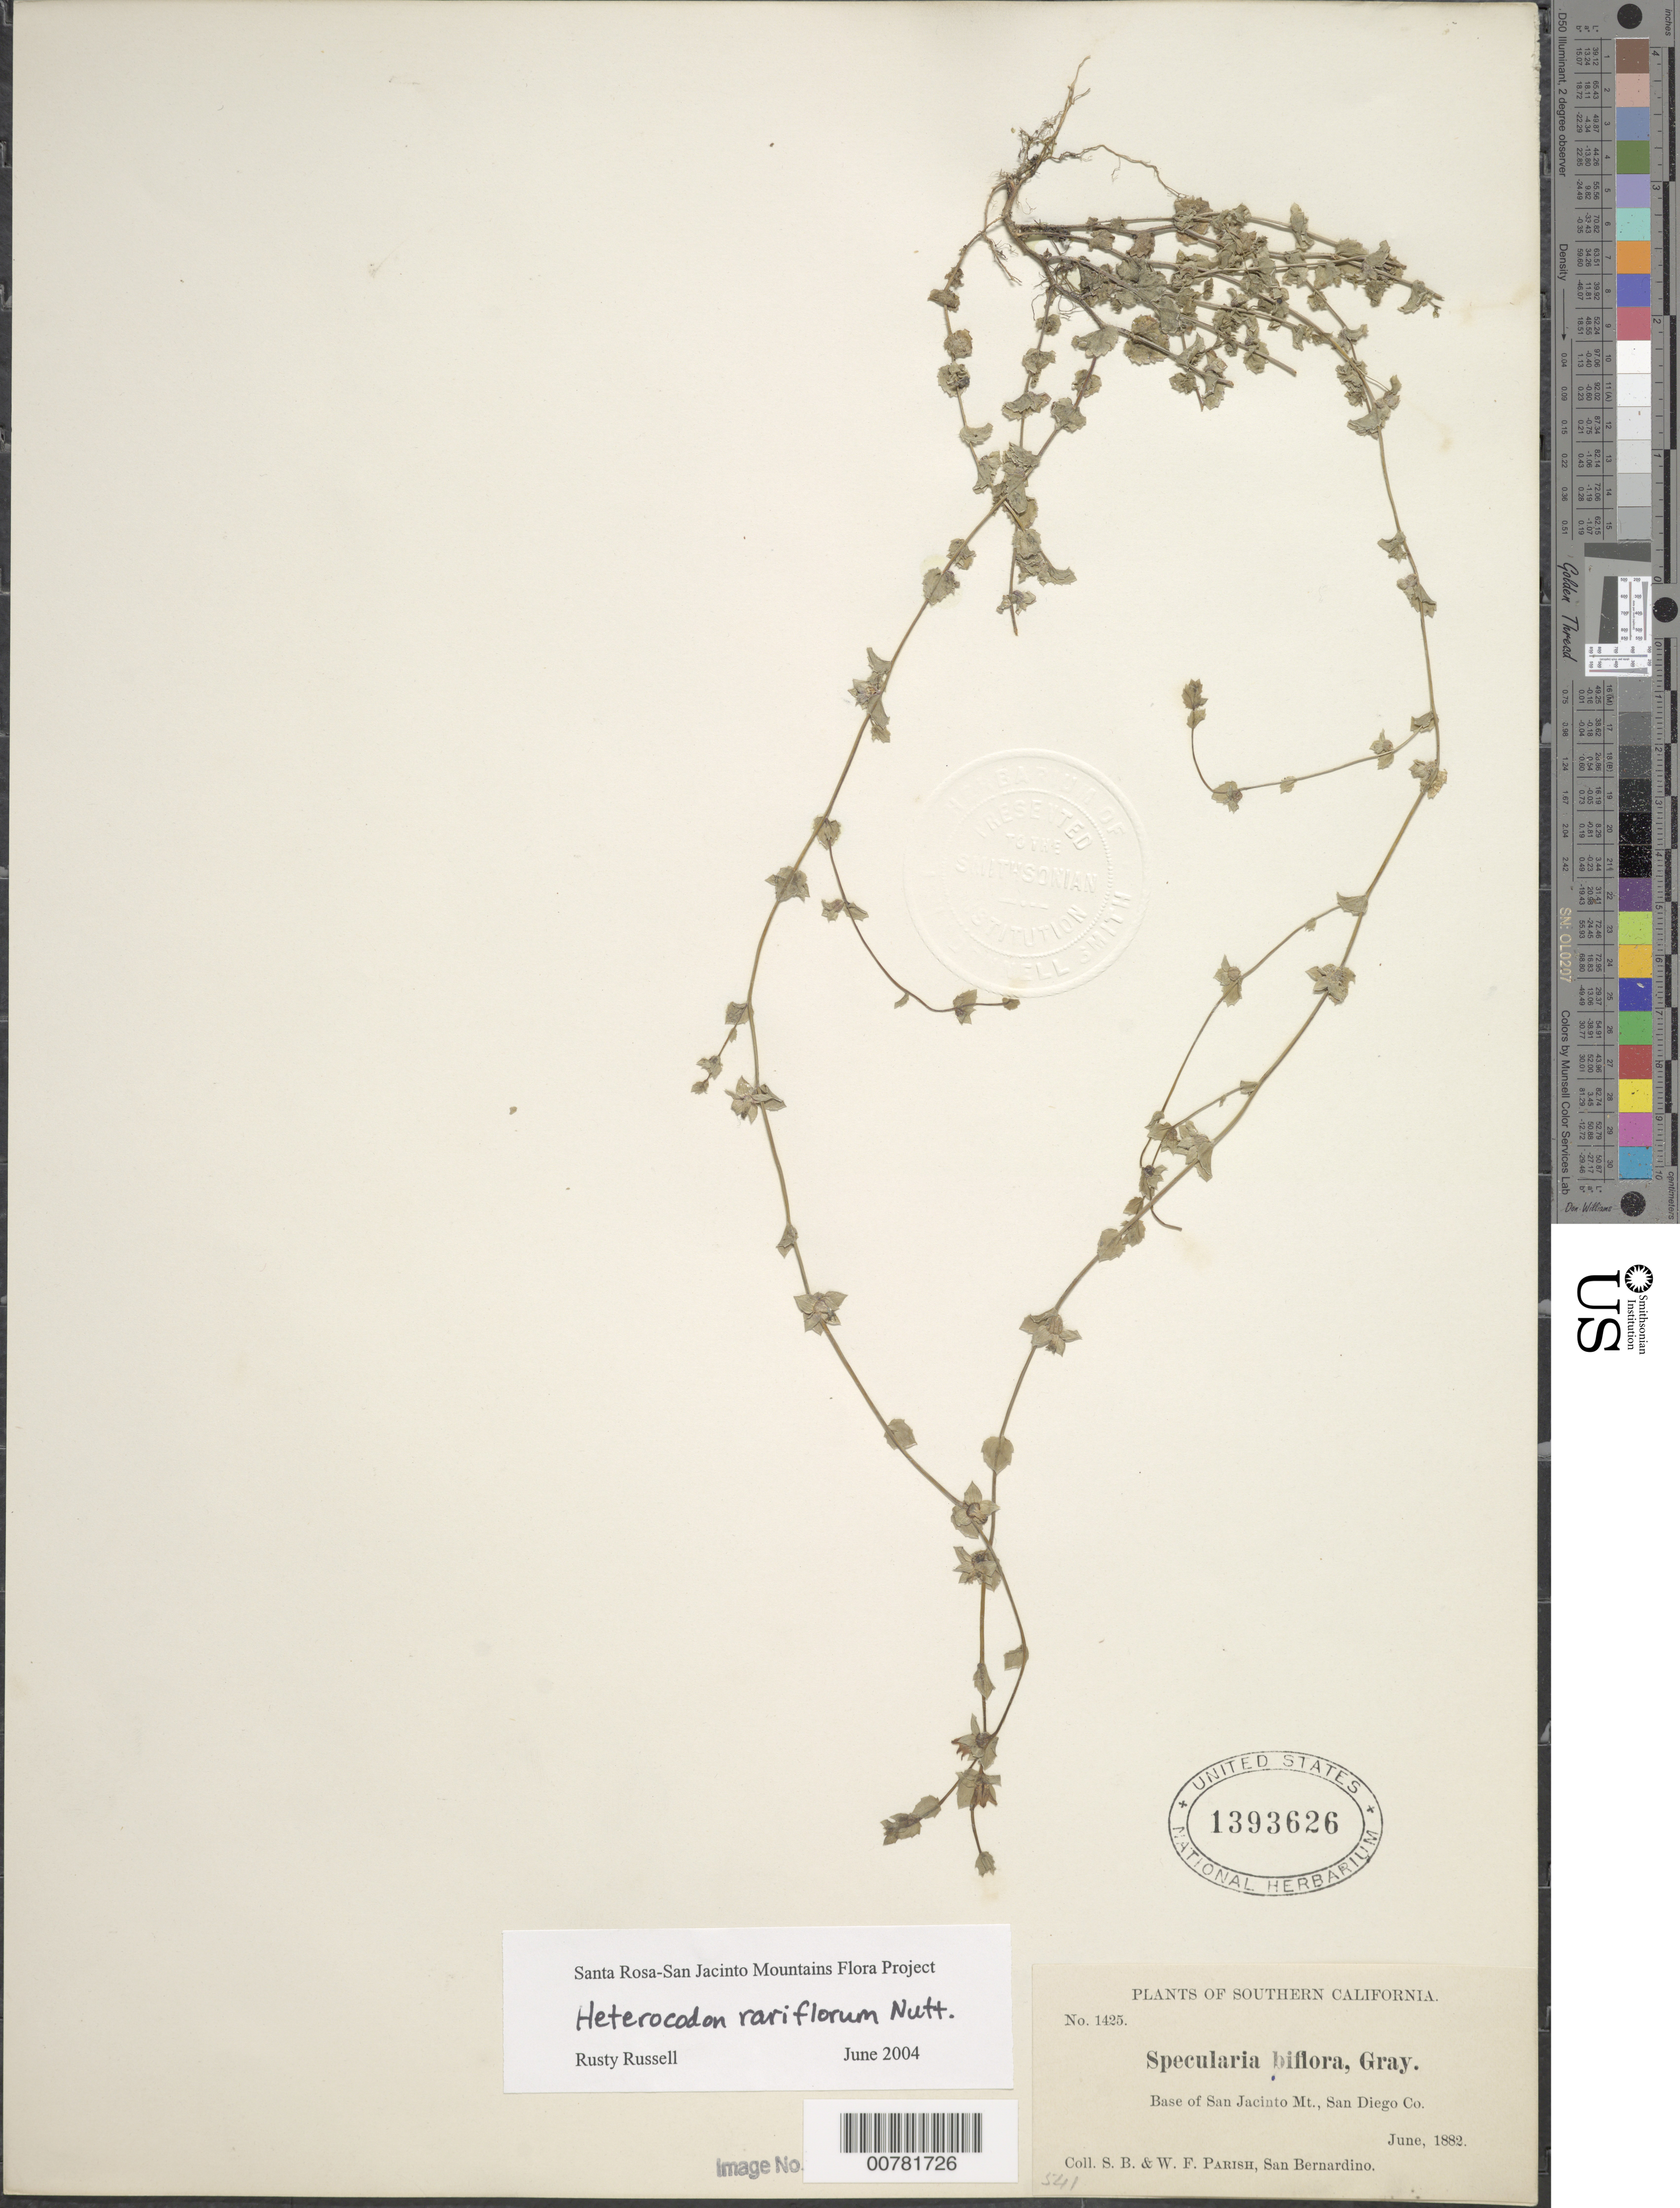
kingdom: Plantae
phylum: Tracheophyta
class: Magnoliopsida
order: Asterales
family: Campanulaceae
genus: Heterocodon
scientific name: Heterocodon rariflorum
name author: Nutt.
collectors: S. B. Parish & W. F. Parish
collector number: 1425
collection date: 1882-06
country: Mexico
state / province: Baja California Norte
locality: Southern California. Base of San Jacinto Mt., San Diego Co.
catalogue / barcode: US 1393626